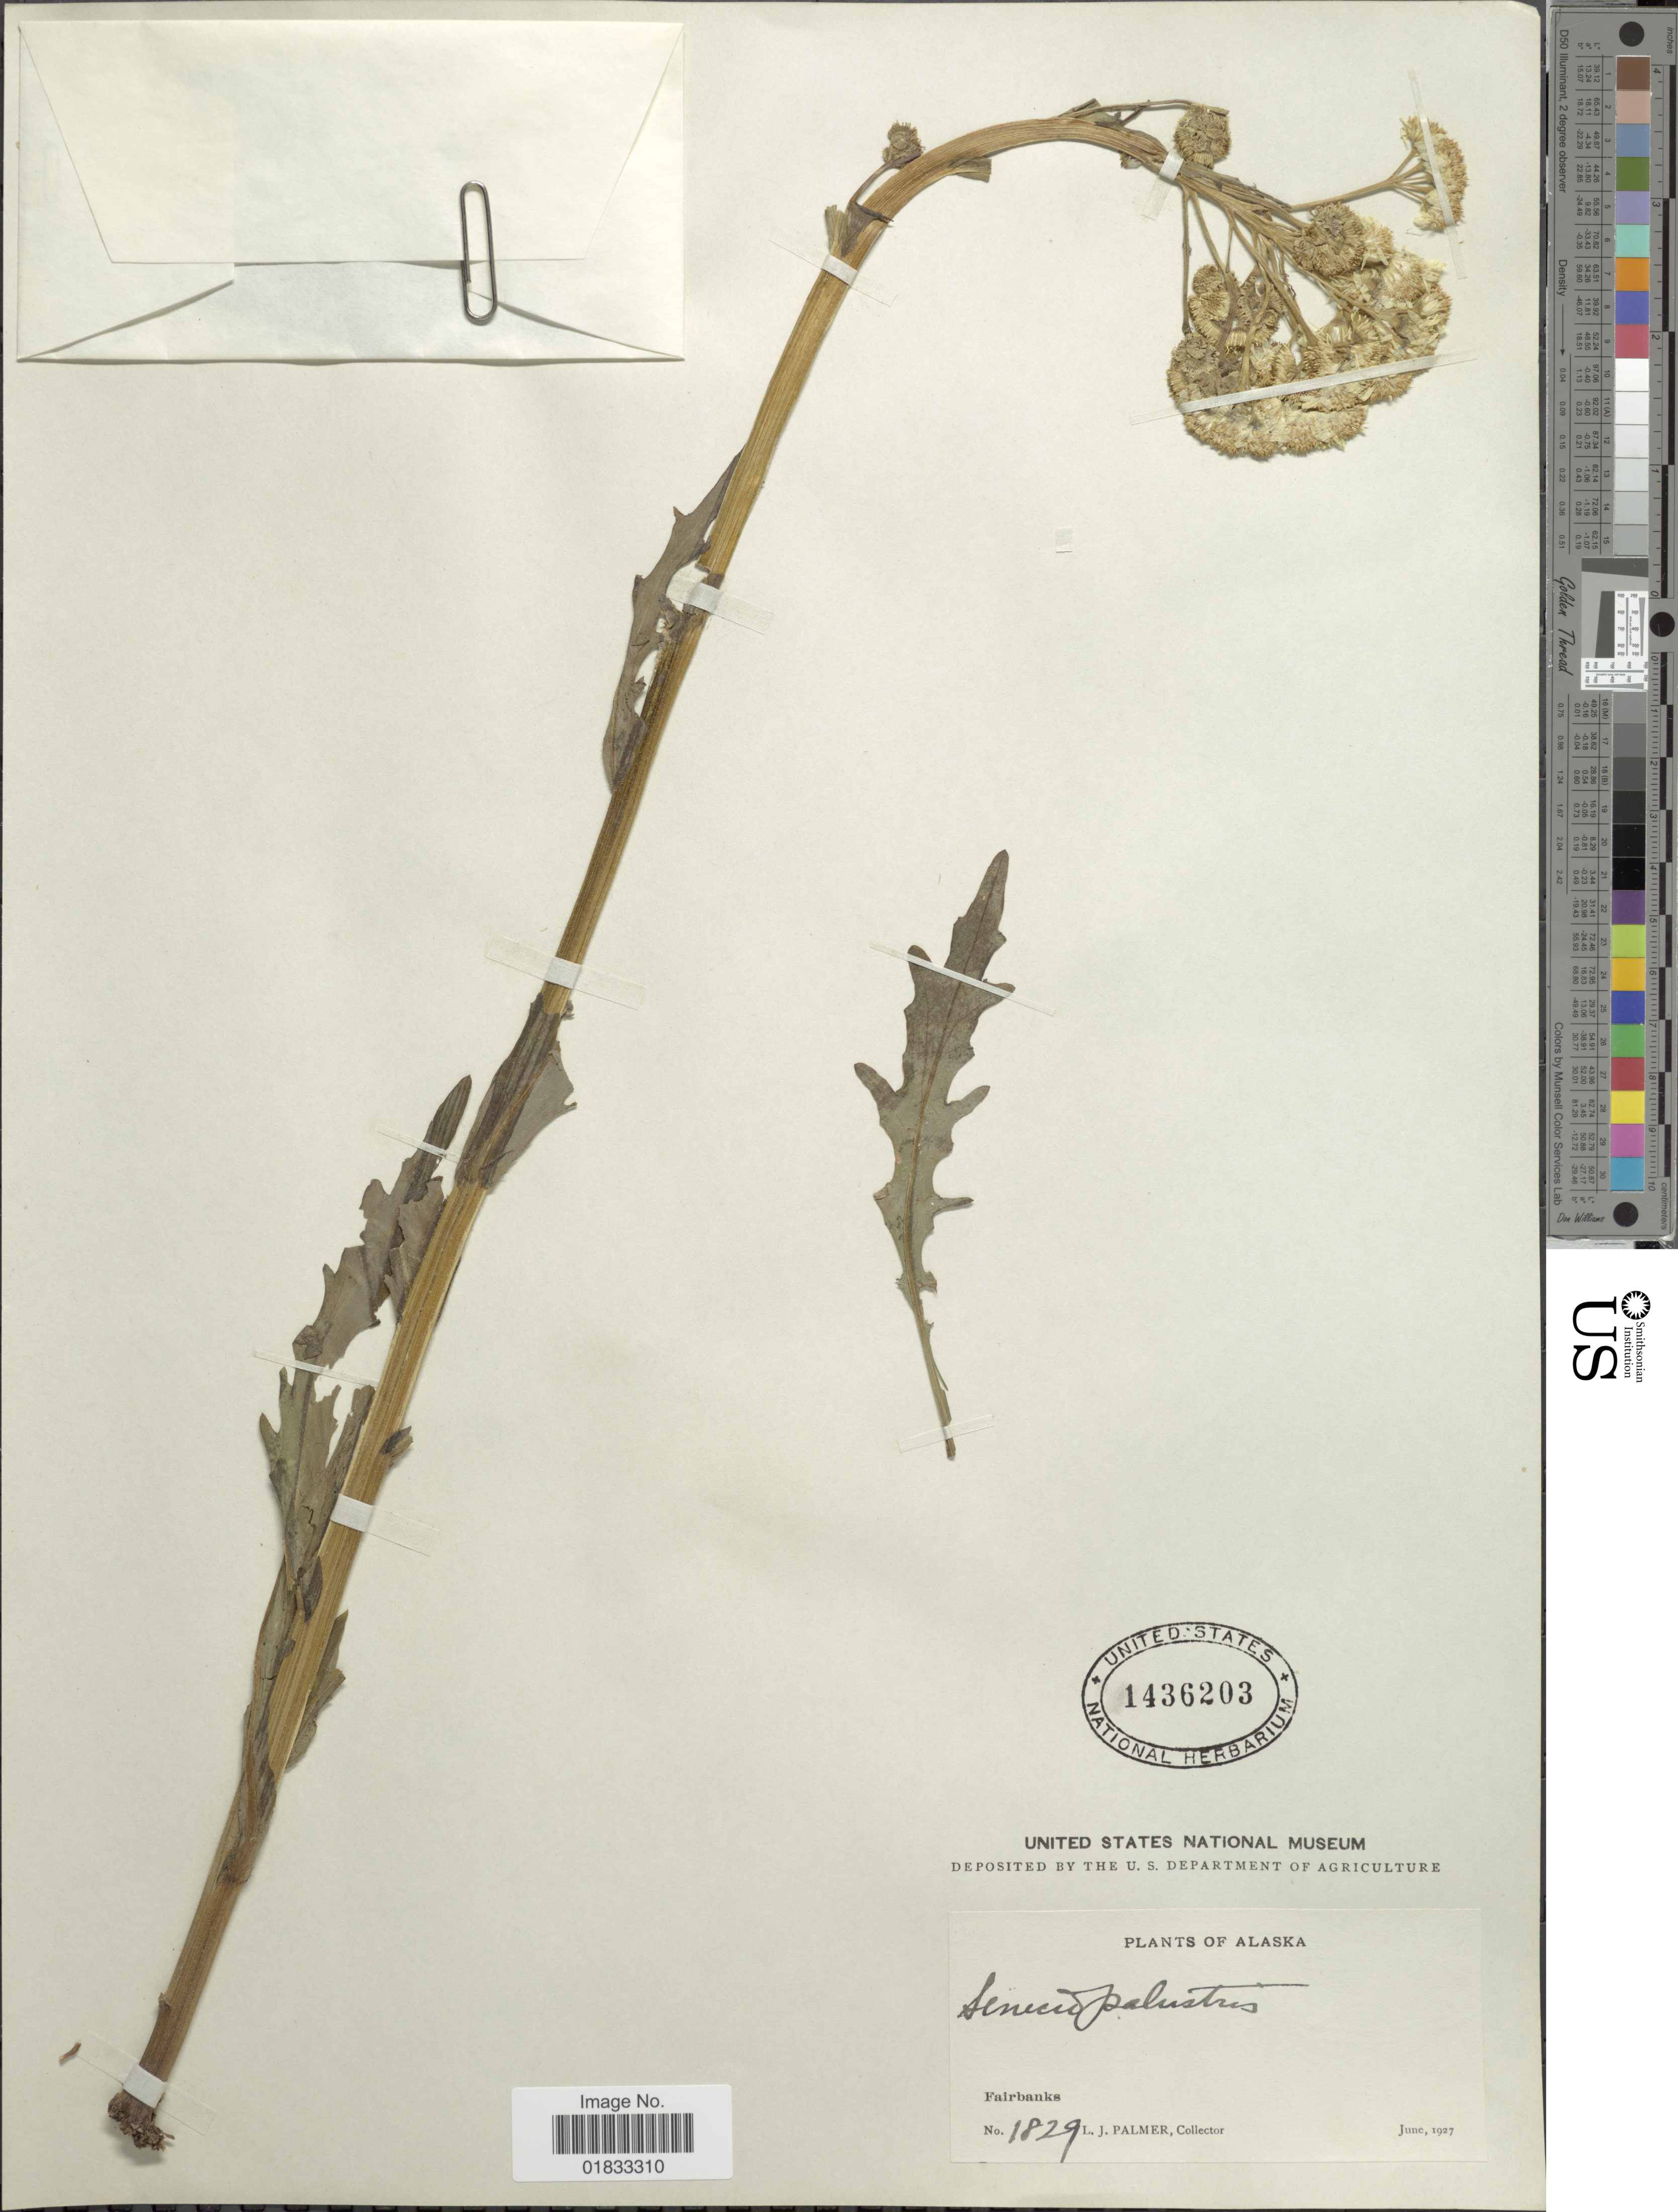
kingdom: Plantae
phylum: Tracheophyta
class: Magnoliopsida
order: Asterales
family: Asteraceae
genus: Tephroseris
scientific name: Tephroseris palustris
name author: (L.) Rchb.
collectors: L. J. Palmer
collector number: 1829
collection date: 1927-06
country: United States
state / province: Alaska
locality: Fairbanks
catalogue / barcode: US 1436203